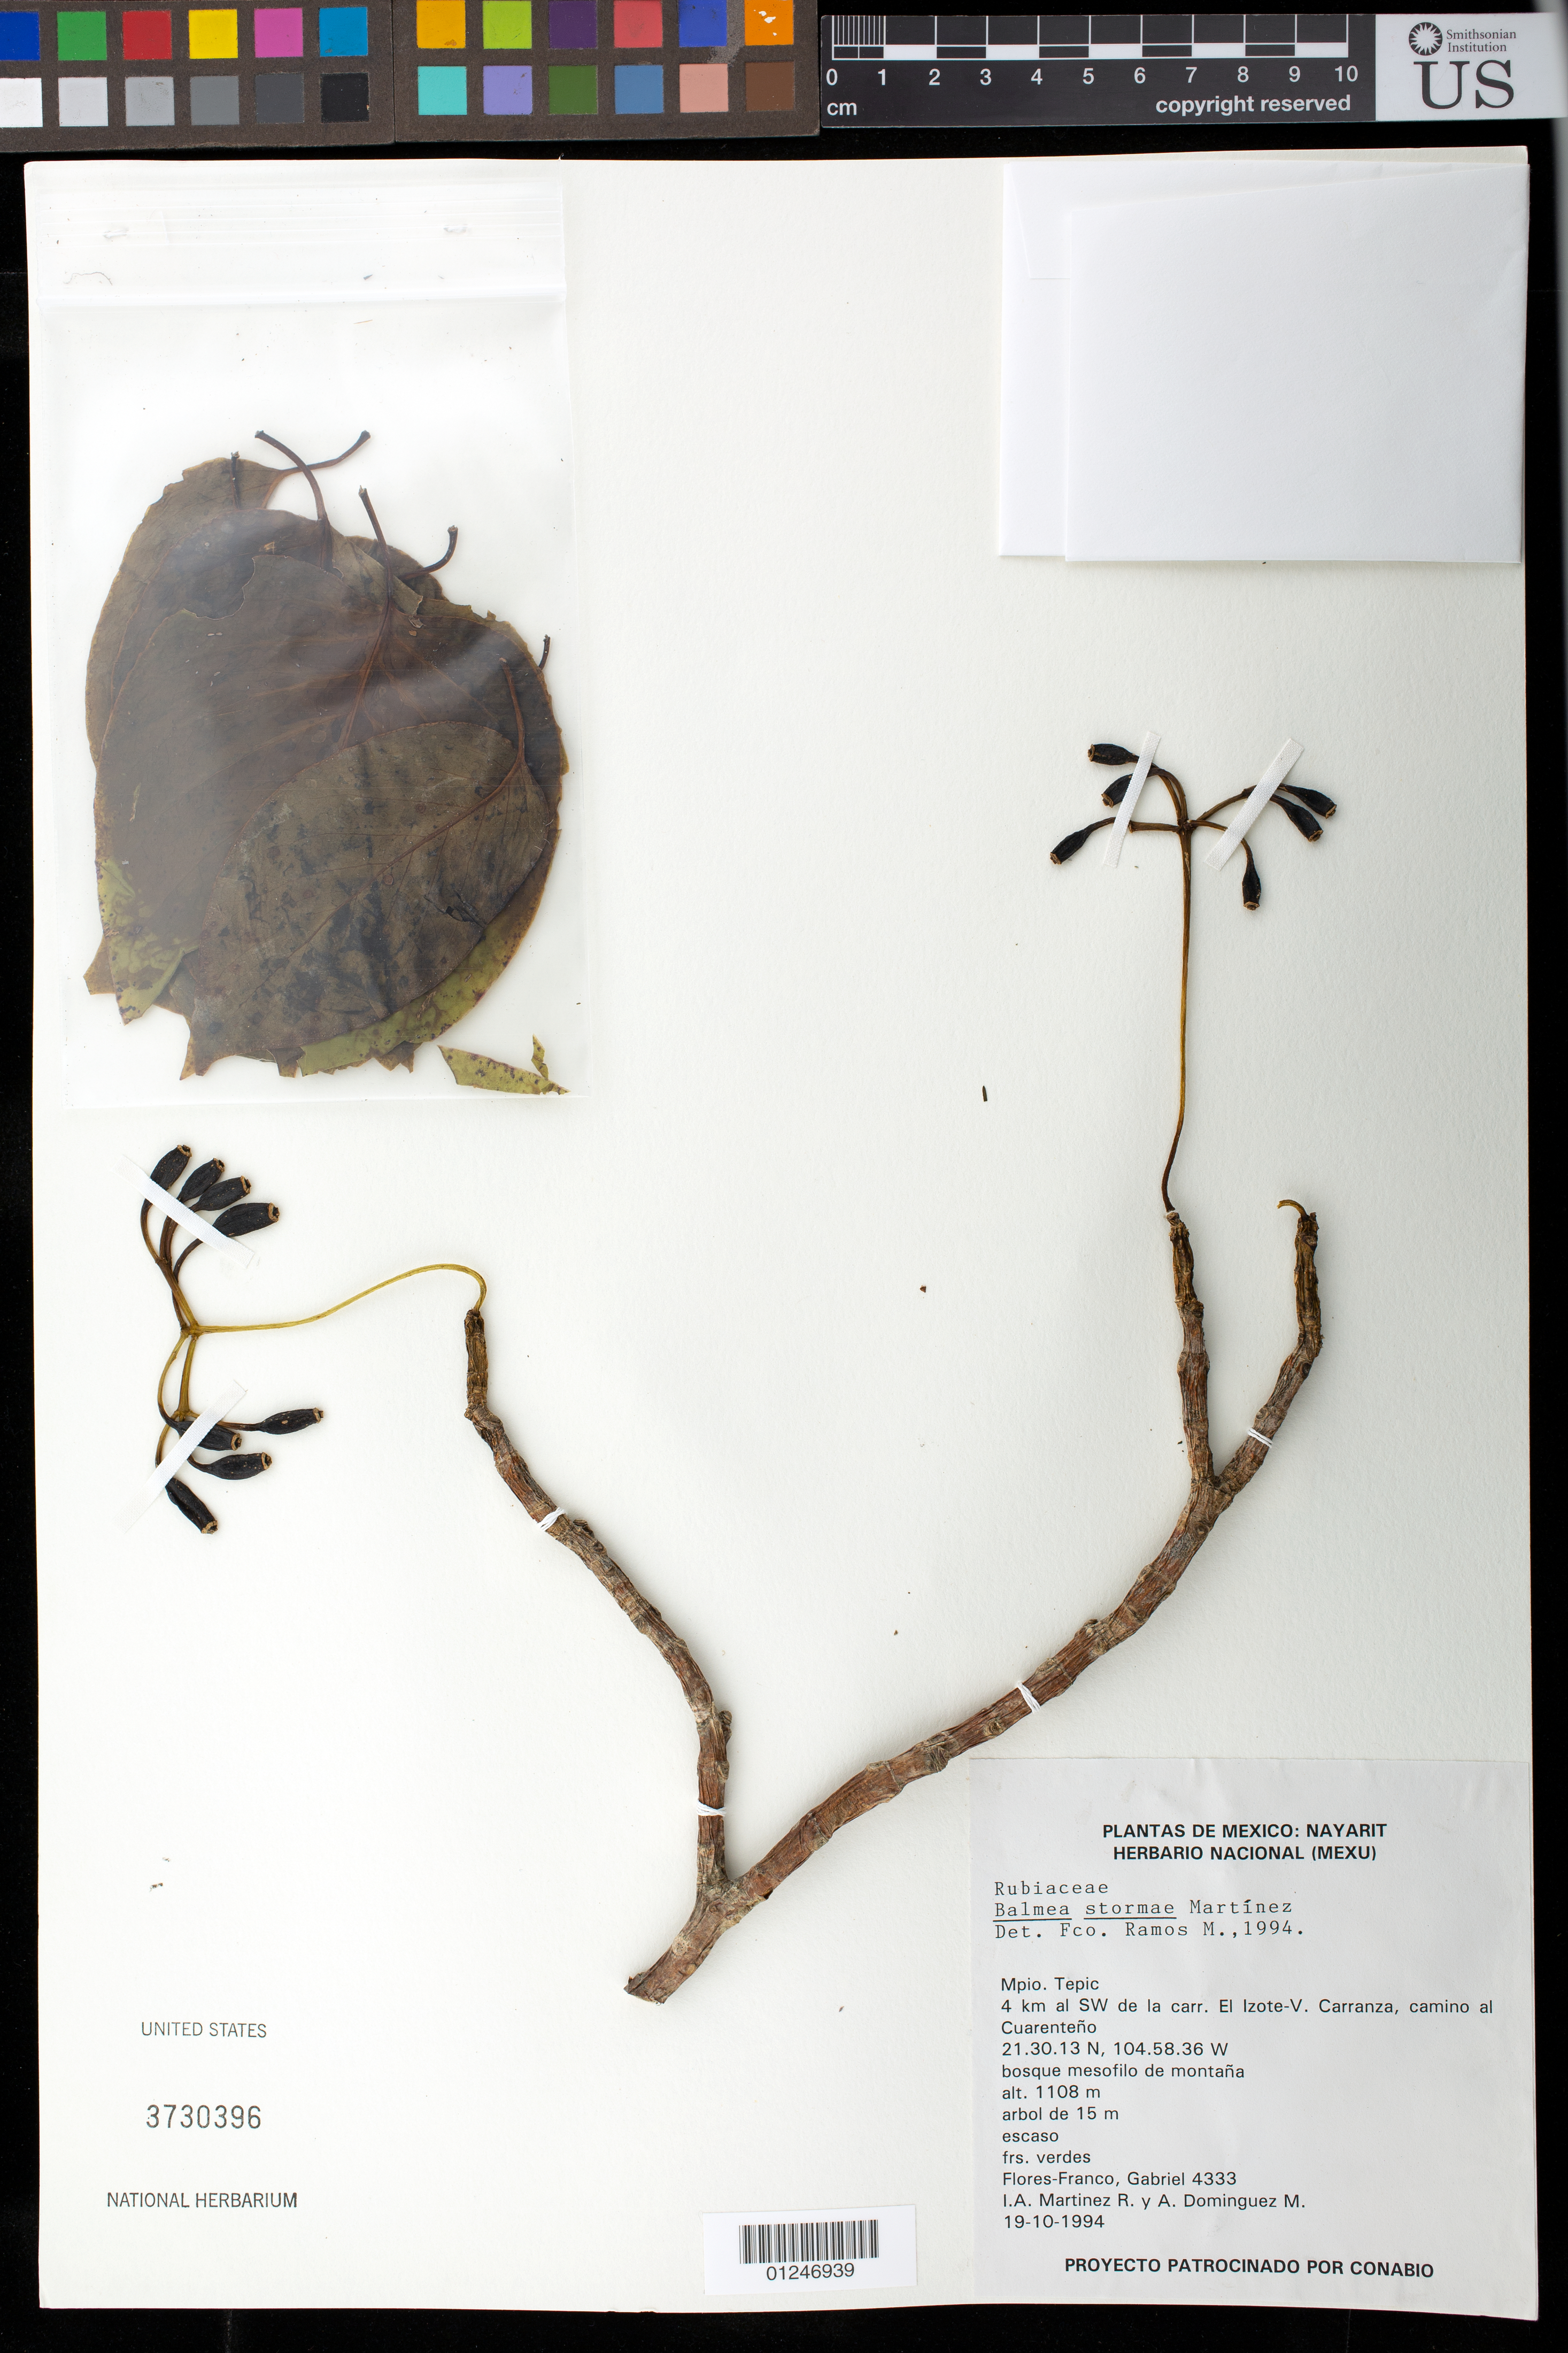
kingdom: Plantae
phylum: Tracheophyta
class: Magnoliopsida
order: Gentianales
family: Rubiaceae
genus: Balmea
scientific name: Balmea stormae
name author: Martínez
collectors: G. Flores F., I. A. Martinez R. & A. Dominguez M.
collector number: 4333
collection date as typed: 19 Oct 1994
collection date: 1994-10-19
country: Mexico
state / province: Nayarit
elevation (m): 1108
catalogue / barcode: US 3730396